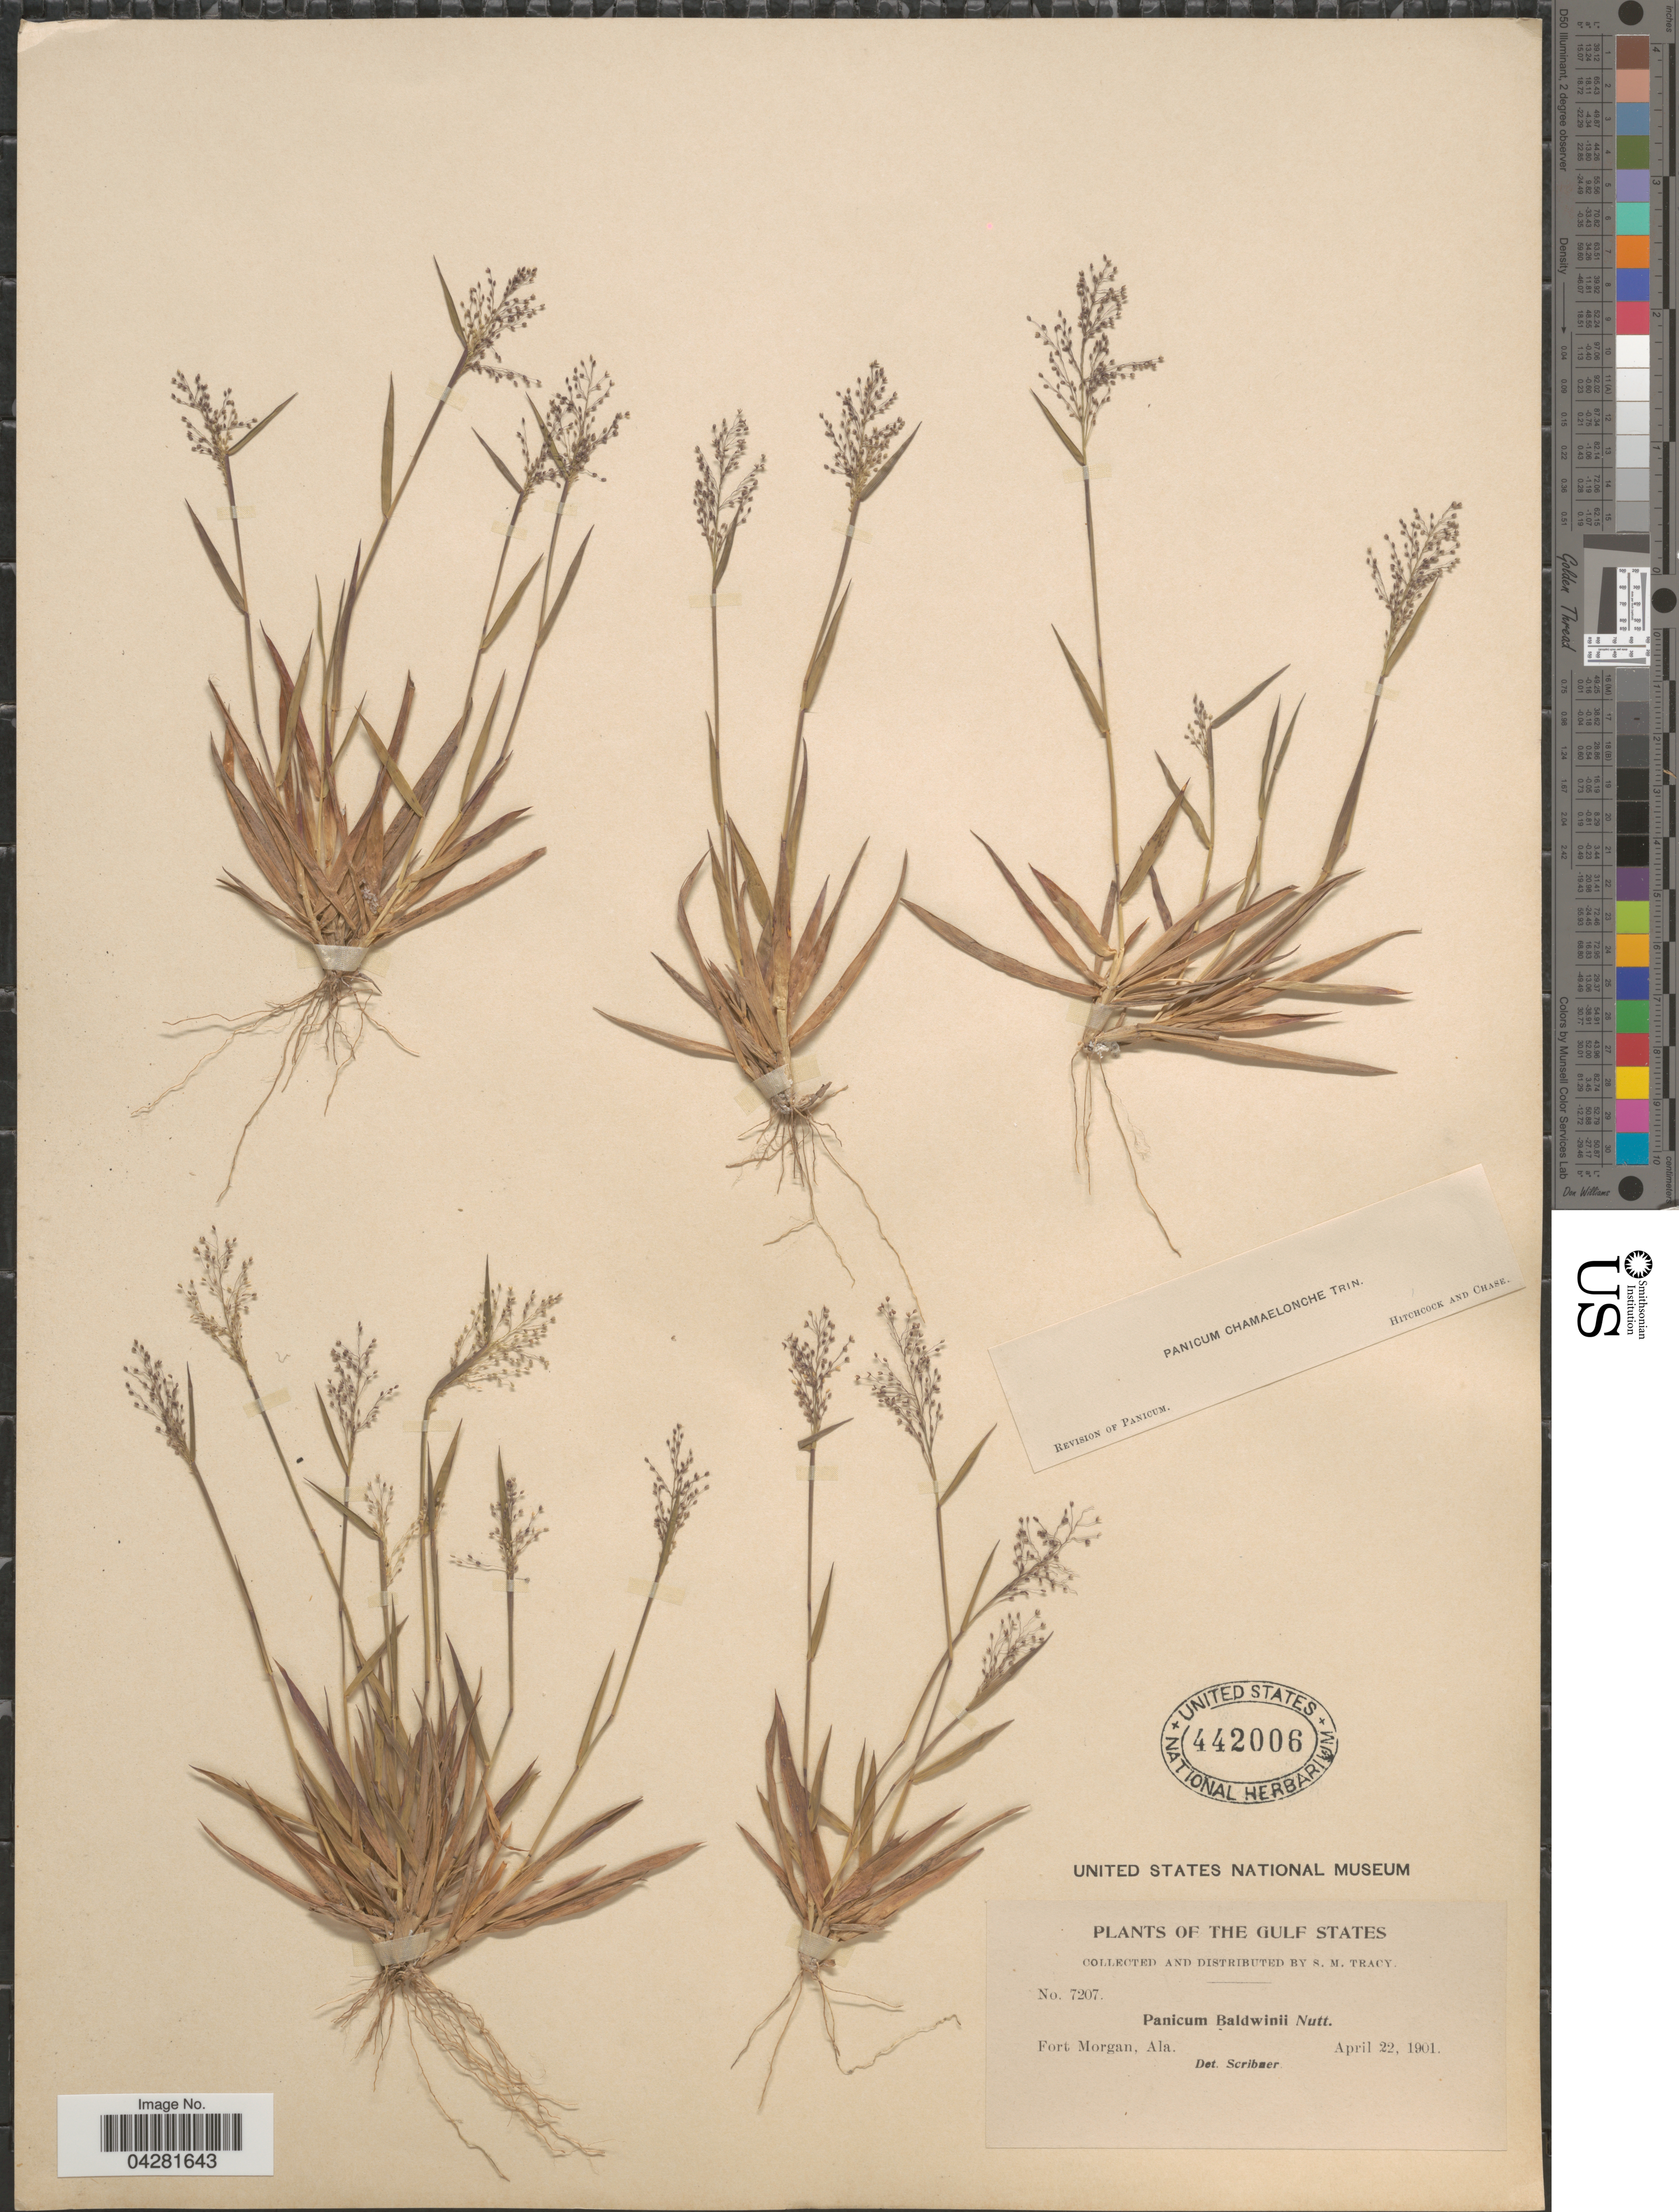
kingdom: Plantae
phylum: Tracheophyta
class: Liliopsida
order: Poales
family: Poaceae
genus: Dichanthelium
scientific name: Dichanthelium ensifolium var. ensifolium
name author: (Baldwin ex Elliot) Gould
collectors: S. M. Tracy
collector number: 7207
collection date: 1901-04-22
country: United States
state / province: Alabama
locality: The Gulf States. Fort Morgan.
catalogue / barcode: US 442006